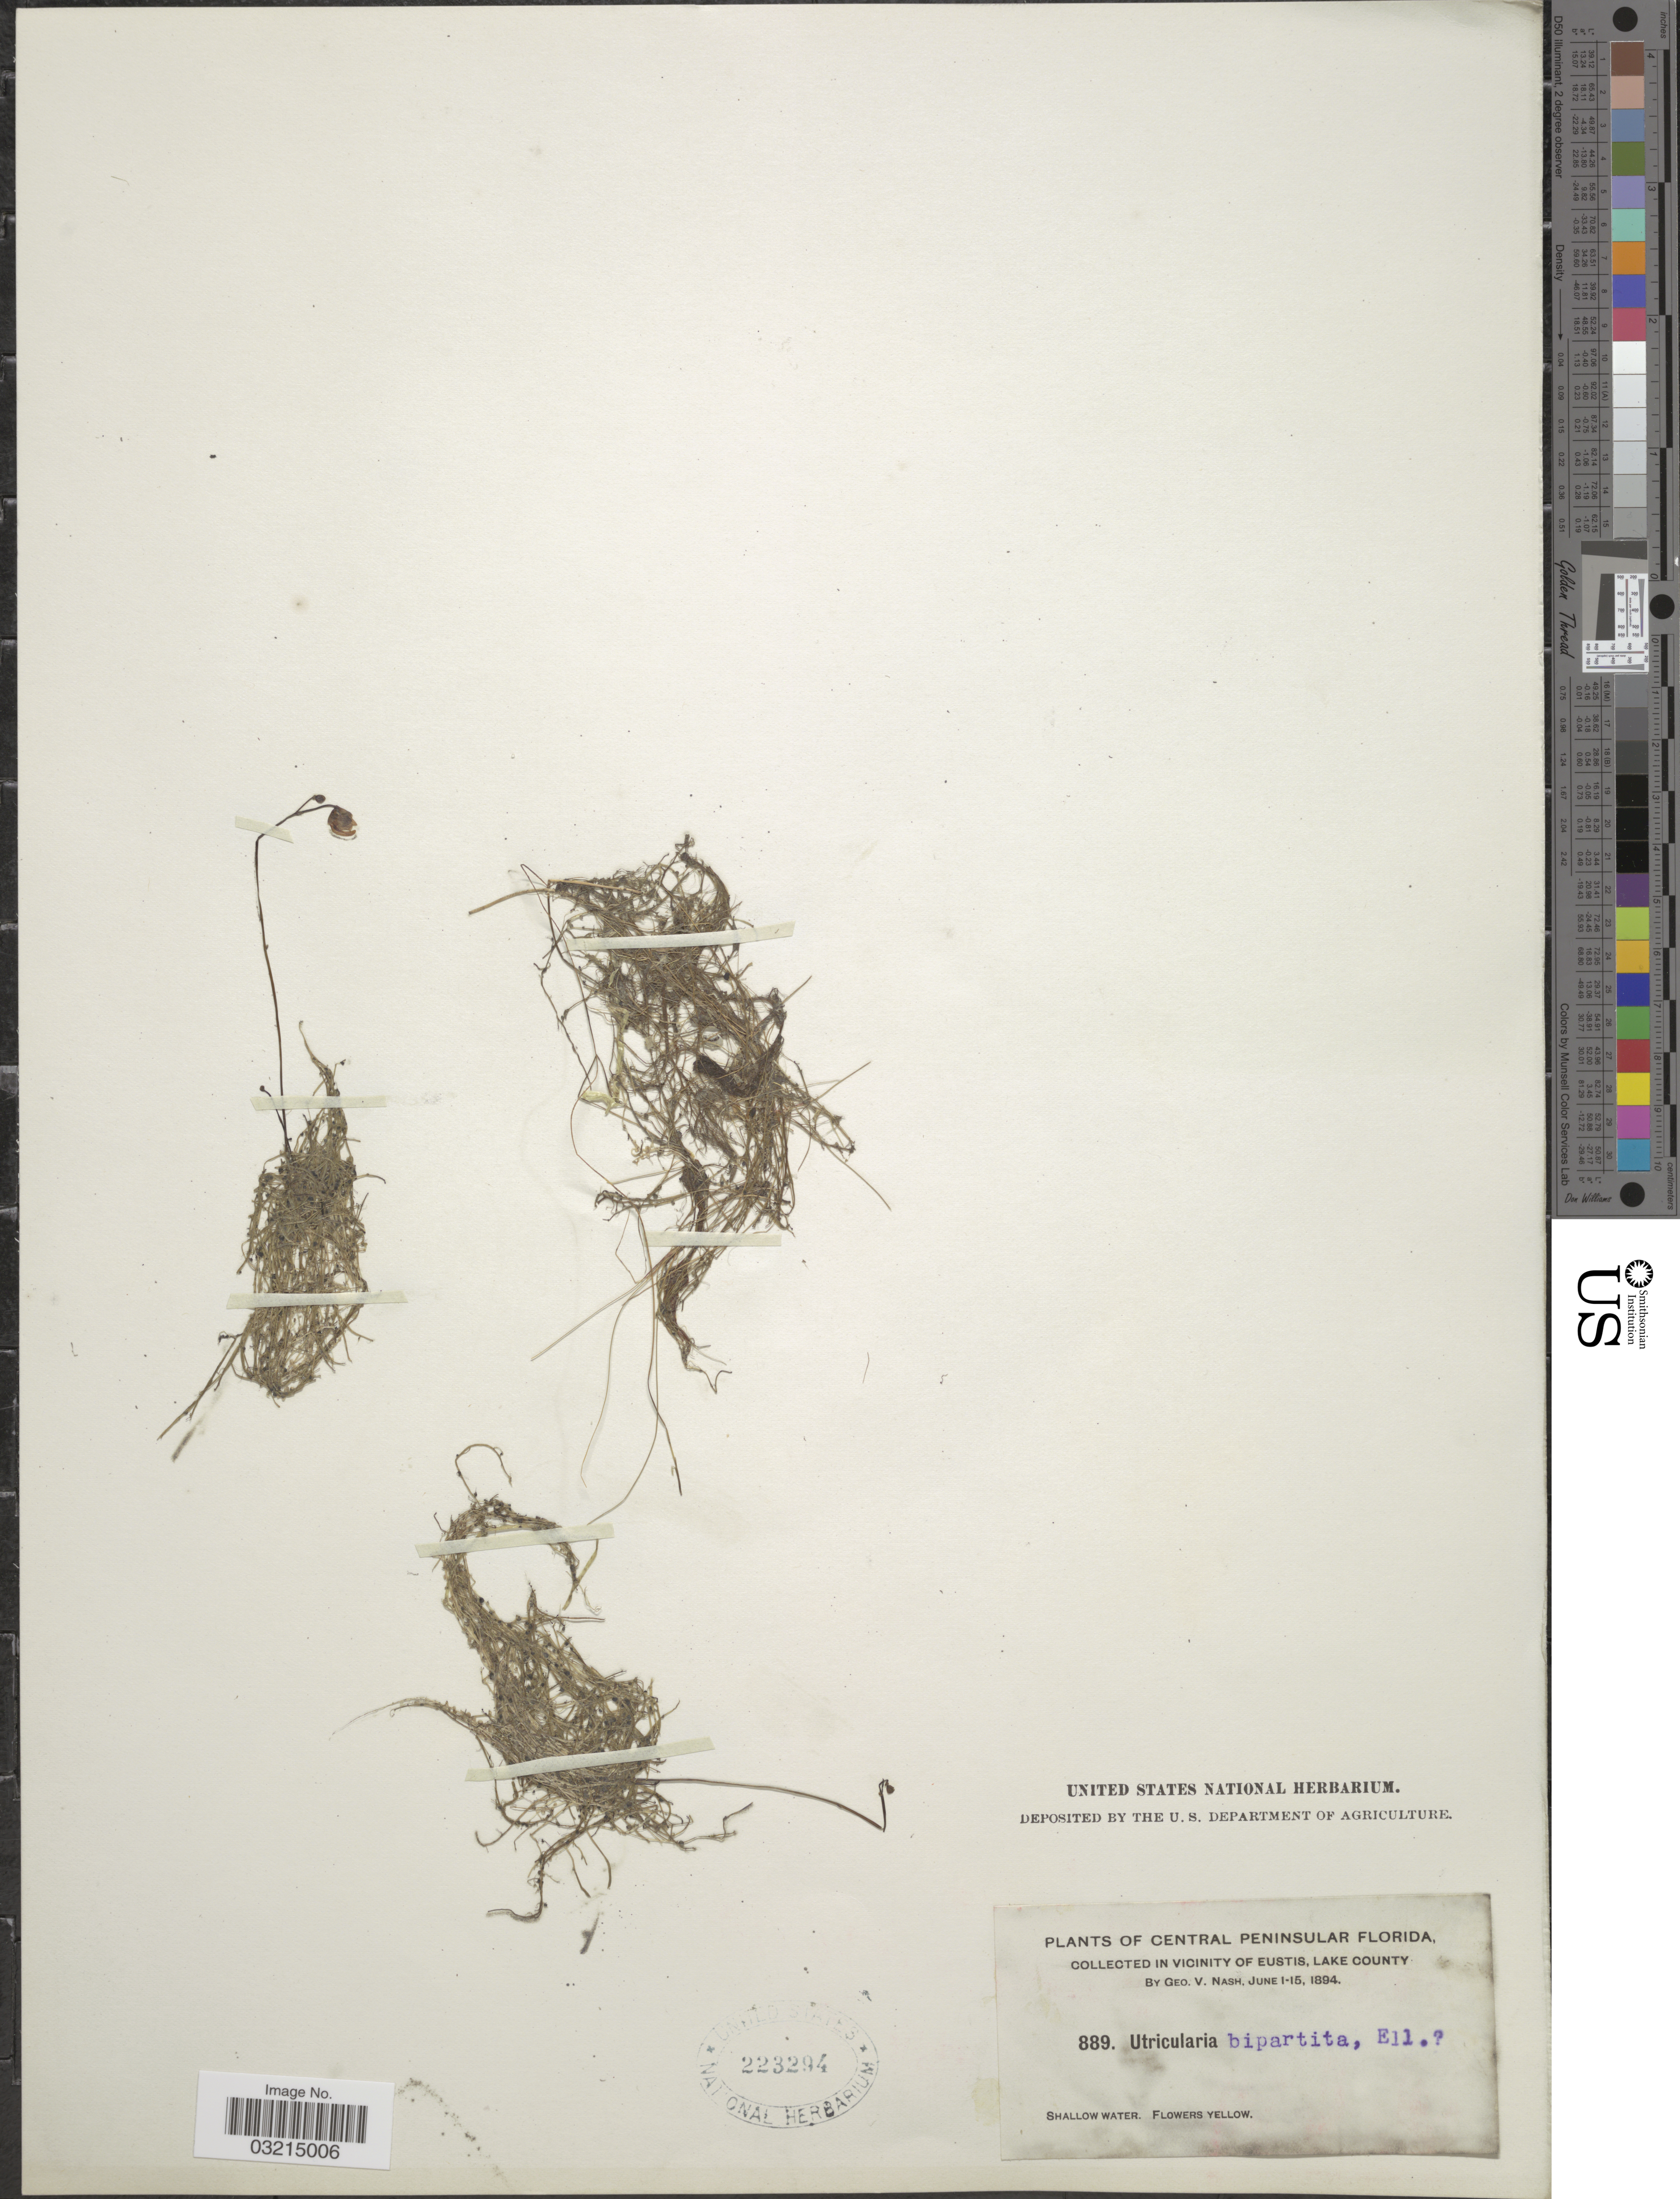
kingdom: Plantae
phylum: Tracheophyta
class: Magnoliopsida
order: Lamiales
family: Lentibulariaceae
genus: Utricularia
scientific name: Utricularia bipartita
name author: Elliott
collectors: G. V. Nash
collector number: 889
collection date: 1894-06-01/1894-06-15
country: United States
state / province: Florida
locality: Central Peninsular Florida. Vicinity of Eustis, Lake County.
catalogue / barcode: US 223294